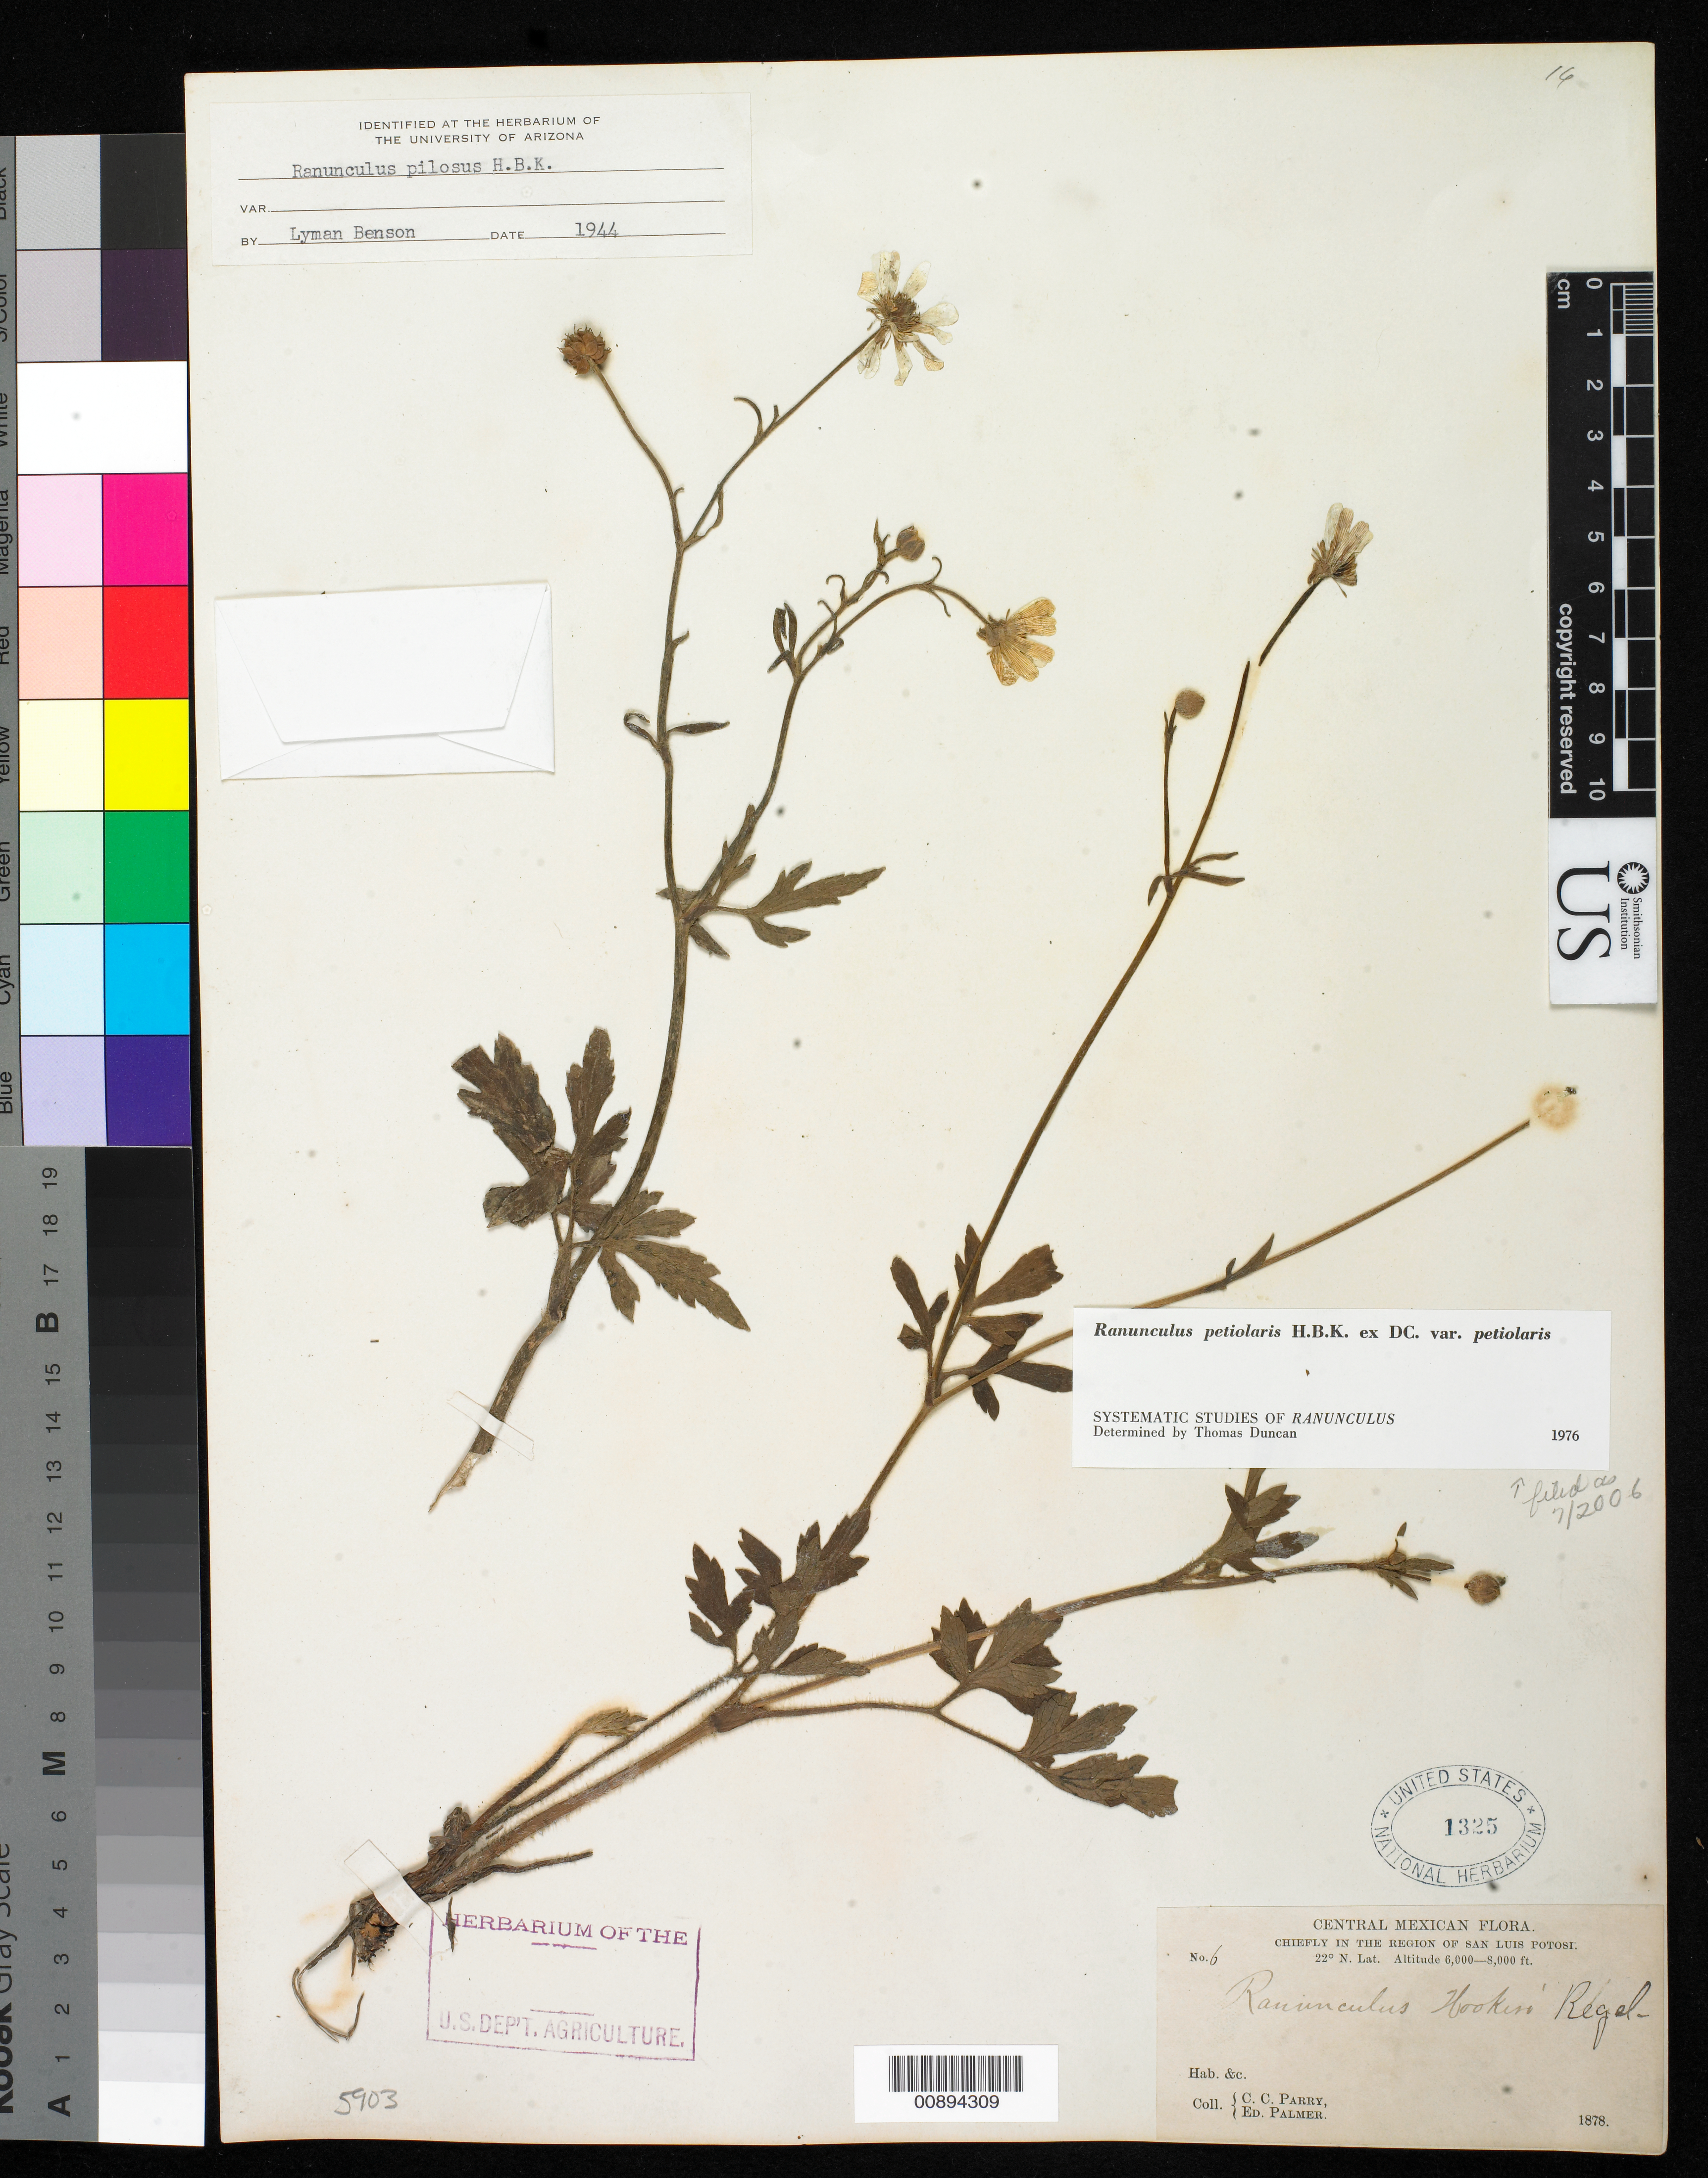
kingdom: Plantae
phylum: Tracheophyta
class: Magnoliopsida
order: Ranunculales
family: Ranunculaceae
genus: Ranunculus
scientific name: Ranunculus petiolaris var. petiolaris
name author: Kunth ex DC.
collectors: C. C. Parry & E. Palmer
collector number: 6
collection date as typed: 1878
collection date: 1878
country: Mexico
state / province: San Luis Potosí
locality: Chiefly in the region of San Luis Potosí.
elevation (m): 1829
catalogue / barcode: US 1325